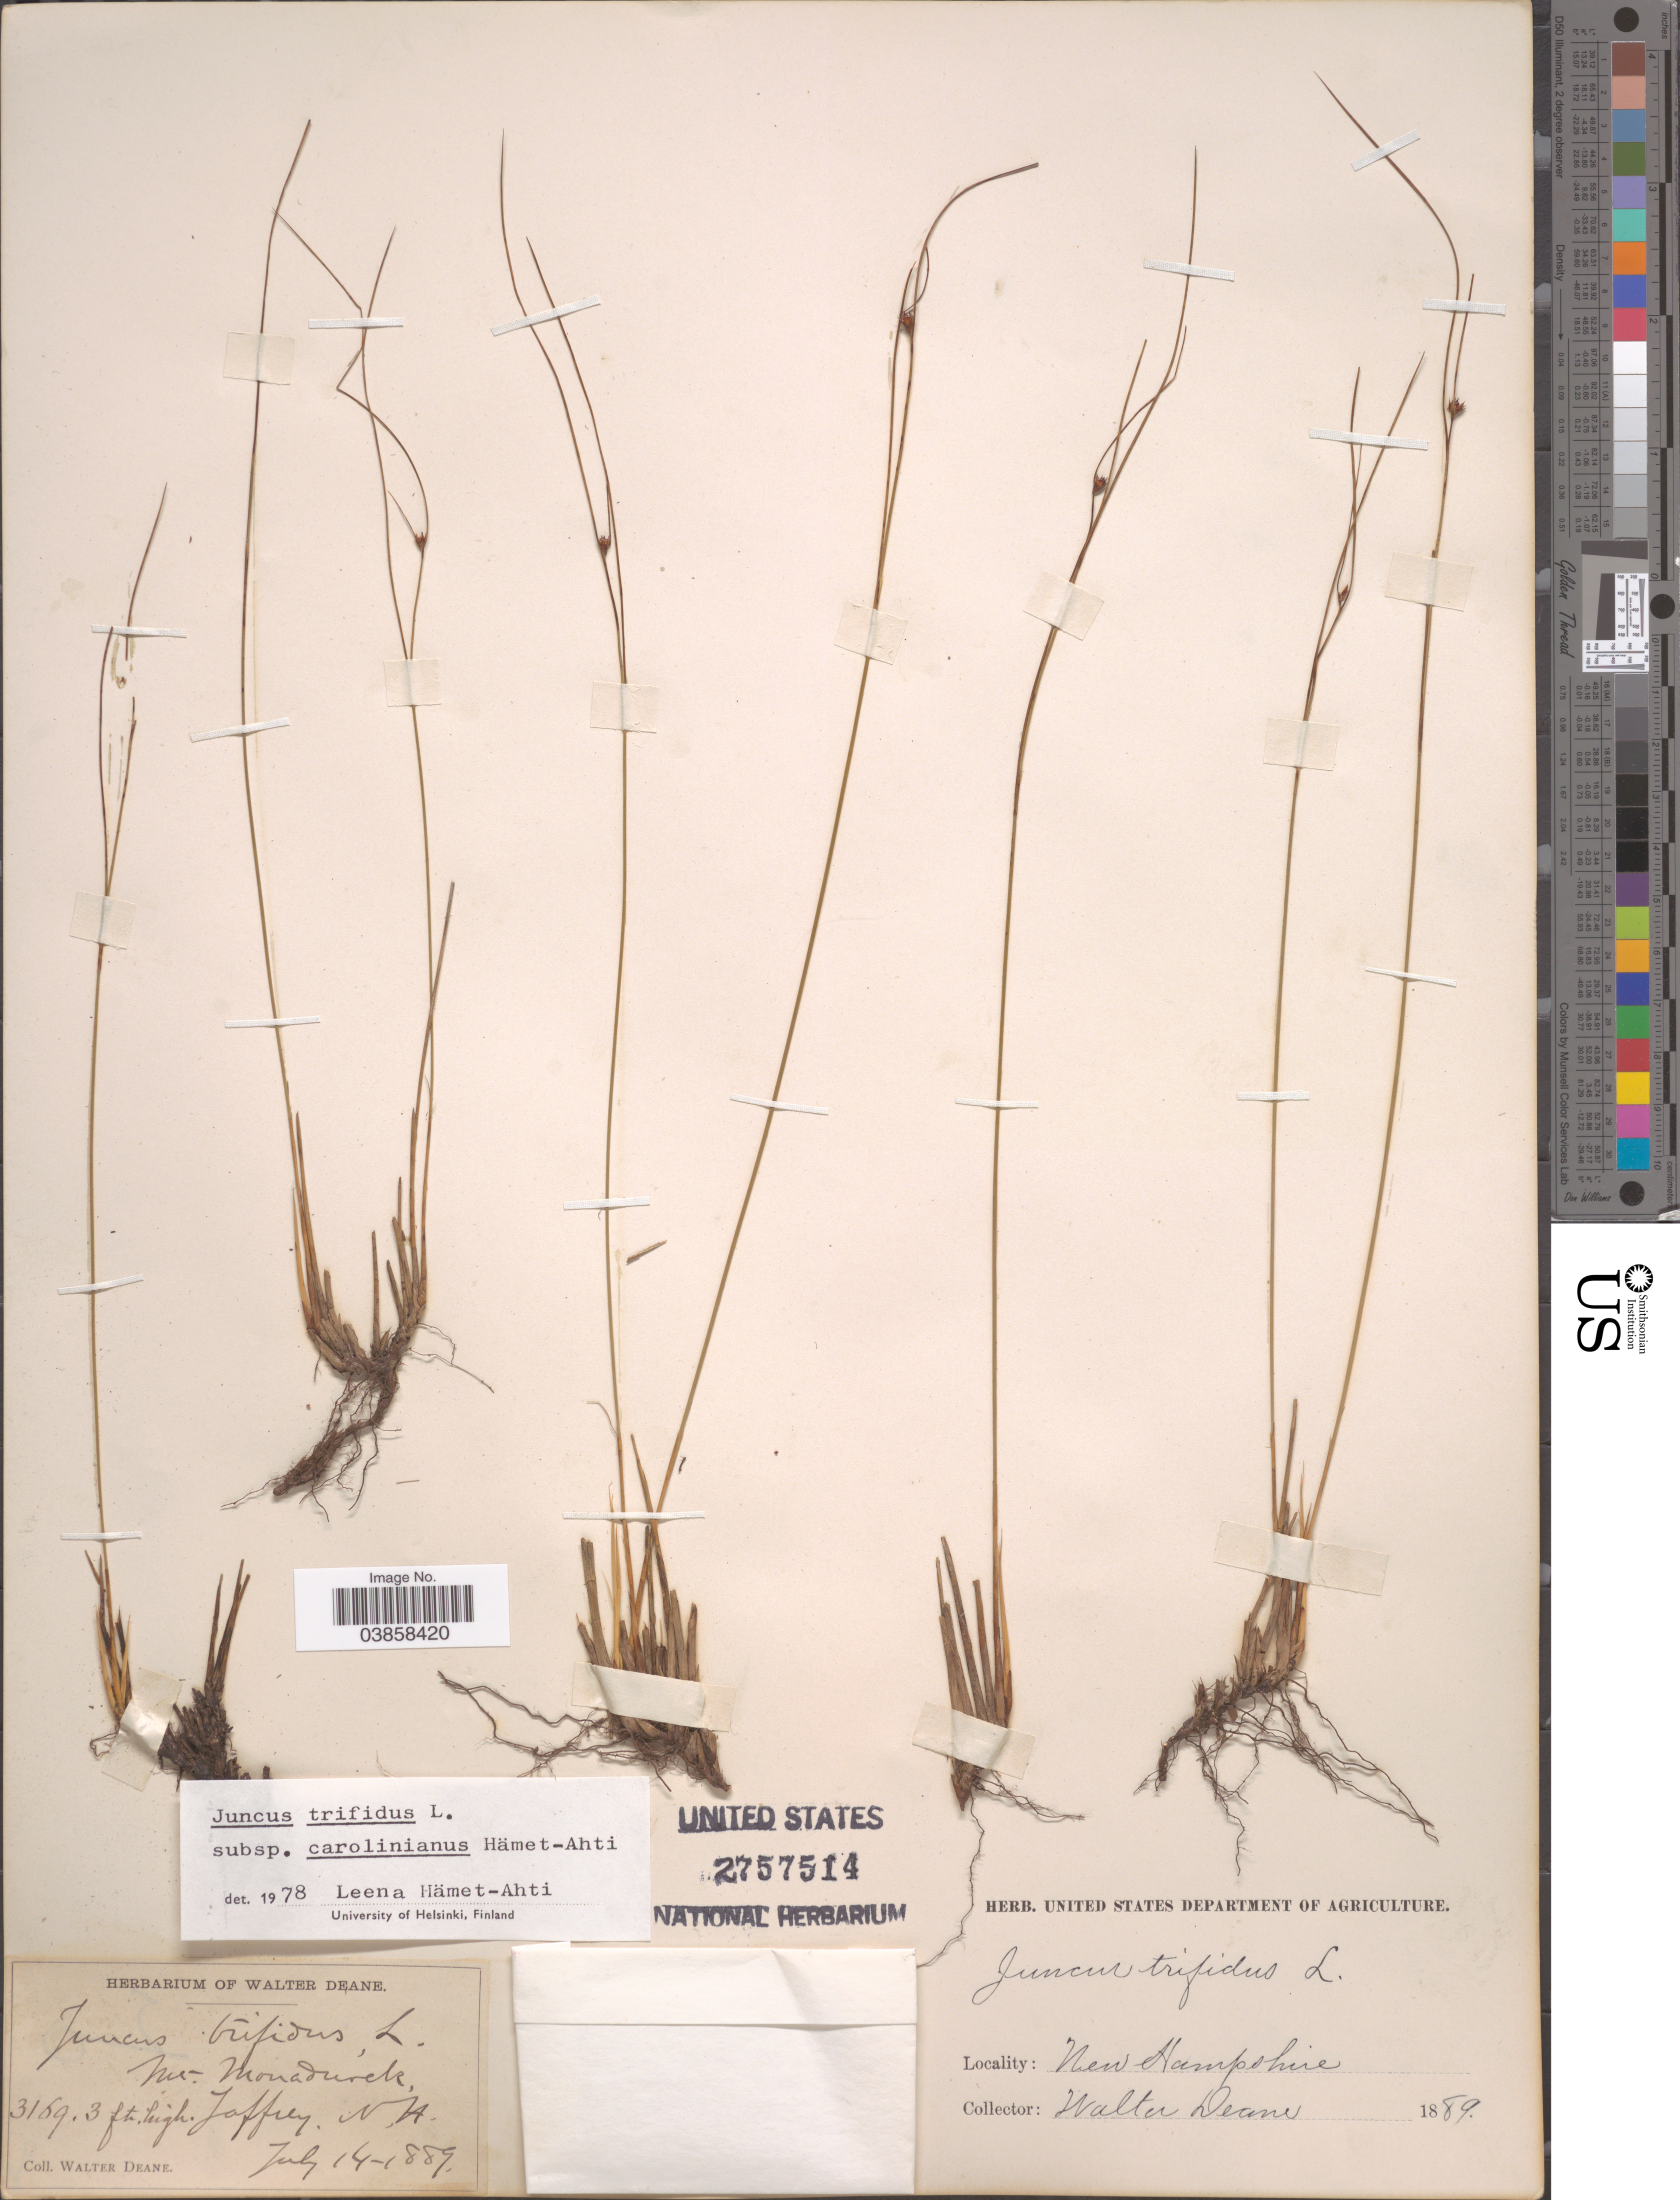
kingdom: Plantae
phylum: Tracheophyta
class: Liliopsida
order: Poales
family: Juncaceae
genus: Juncus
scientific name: Juncus trifidus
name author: L.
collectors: W. Deane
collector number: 3169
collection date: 1889-07-14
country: United States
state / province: New Hampshire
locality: Mt. Monadnock. Jaffrey.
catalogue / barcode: US 2757514